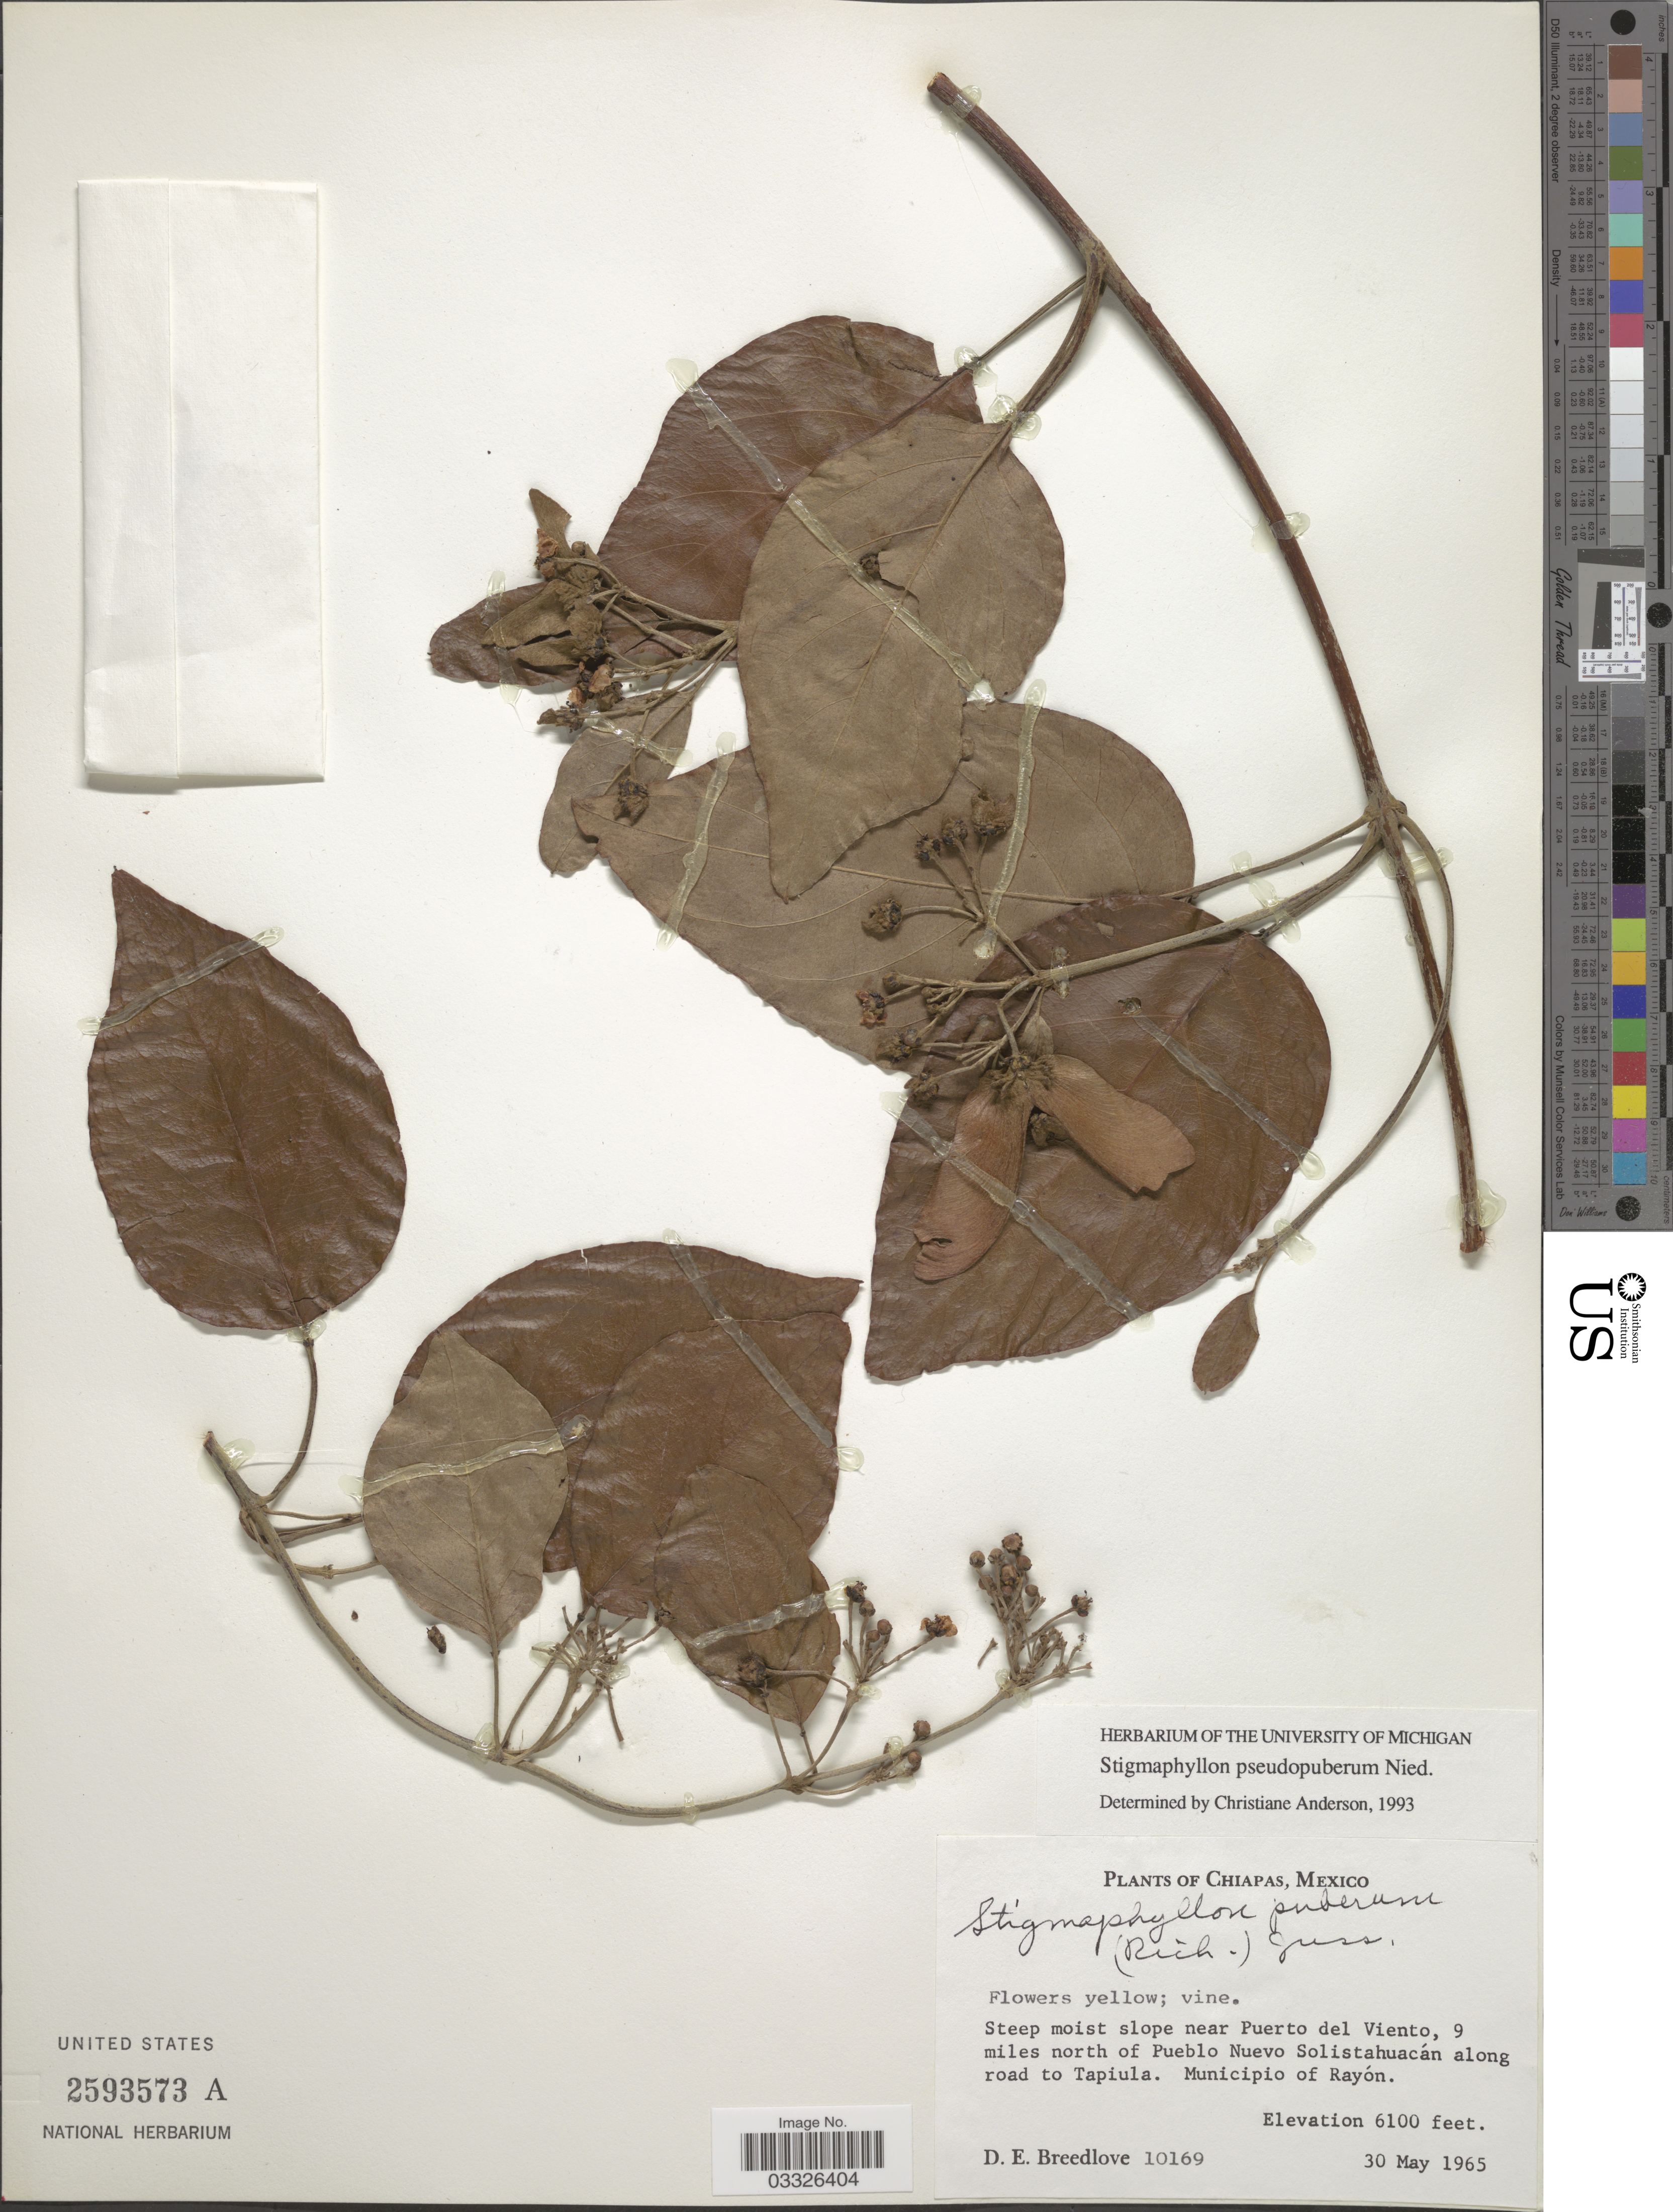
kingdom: Plantae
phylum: Tracheophyta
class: Magnoliopsida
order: Malpighiales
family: Malpighiaceae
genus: Stigmaphyllon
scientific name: Stigmaphyllon pseudopuberum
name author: Nied.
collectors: D. E. Breedlove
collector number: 10169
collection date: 1965-05-30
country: Mexico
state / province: Chiapas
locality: Steep moist slope near Puerto del Viento, 9 miles north of Pueblo Nuevo Solistahuacán along road to Tapiula. Muinicipio of Rayón.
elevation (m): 1859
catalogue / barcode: US 2593573A